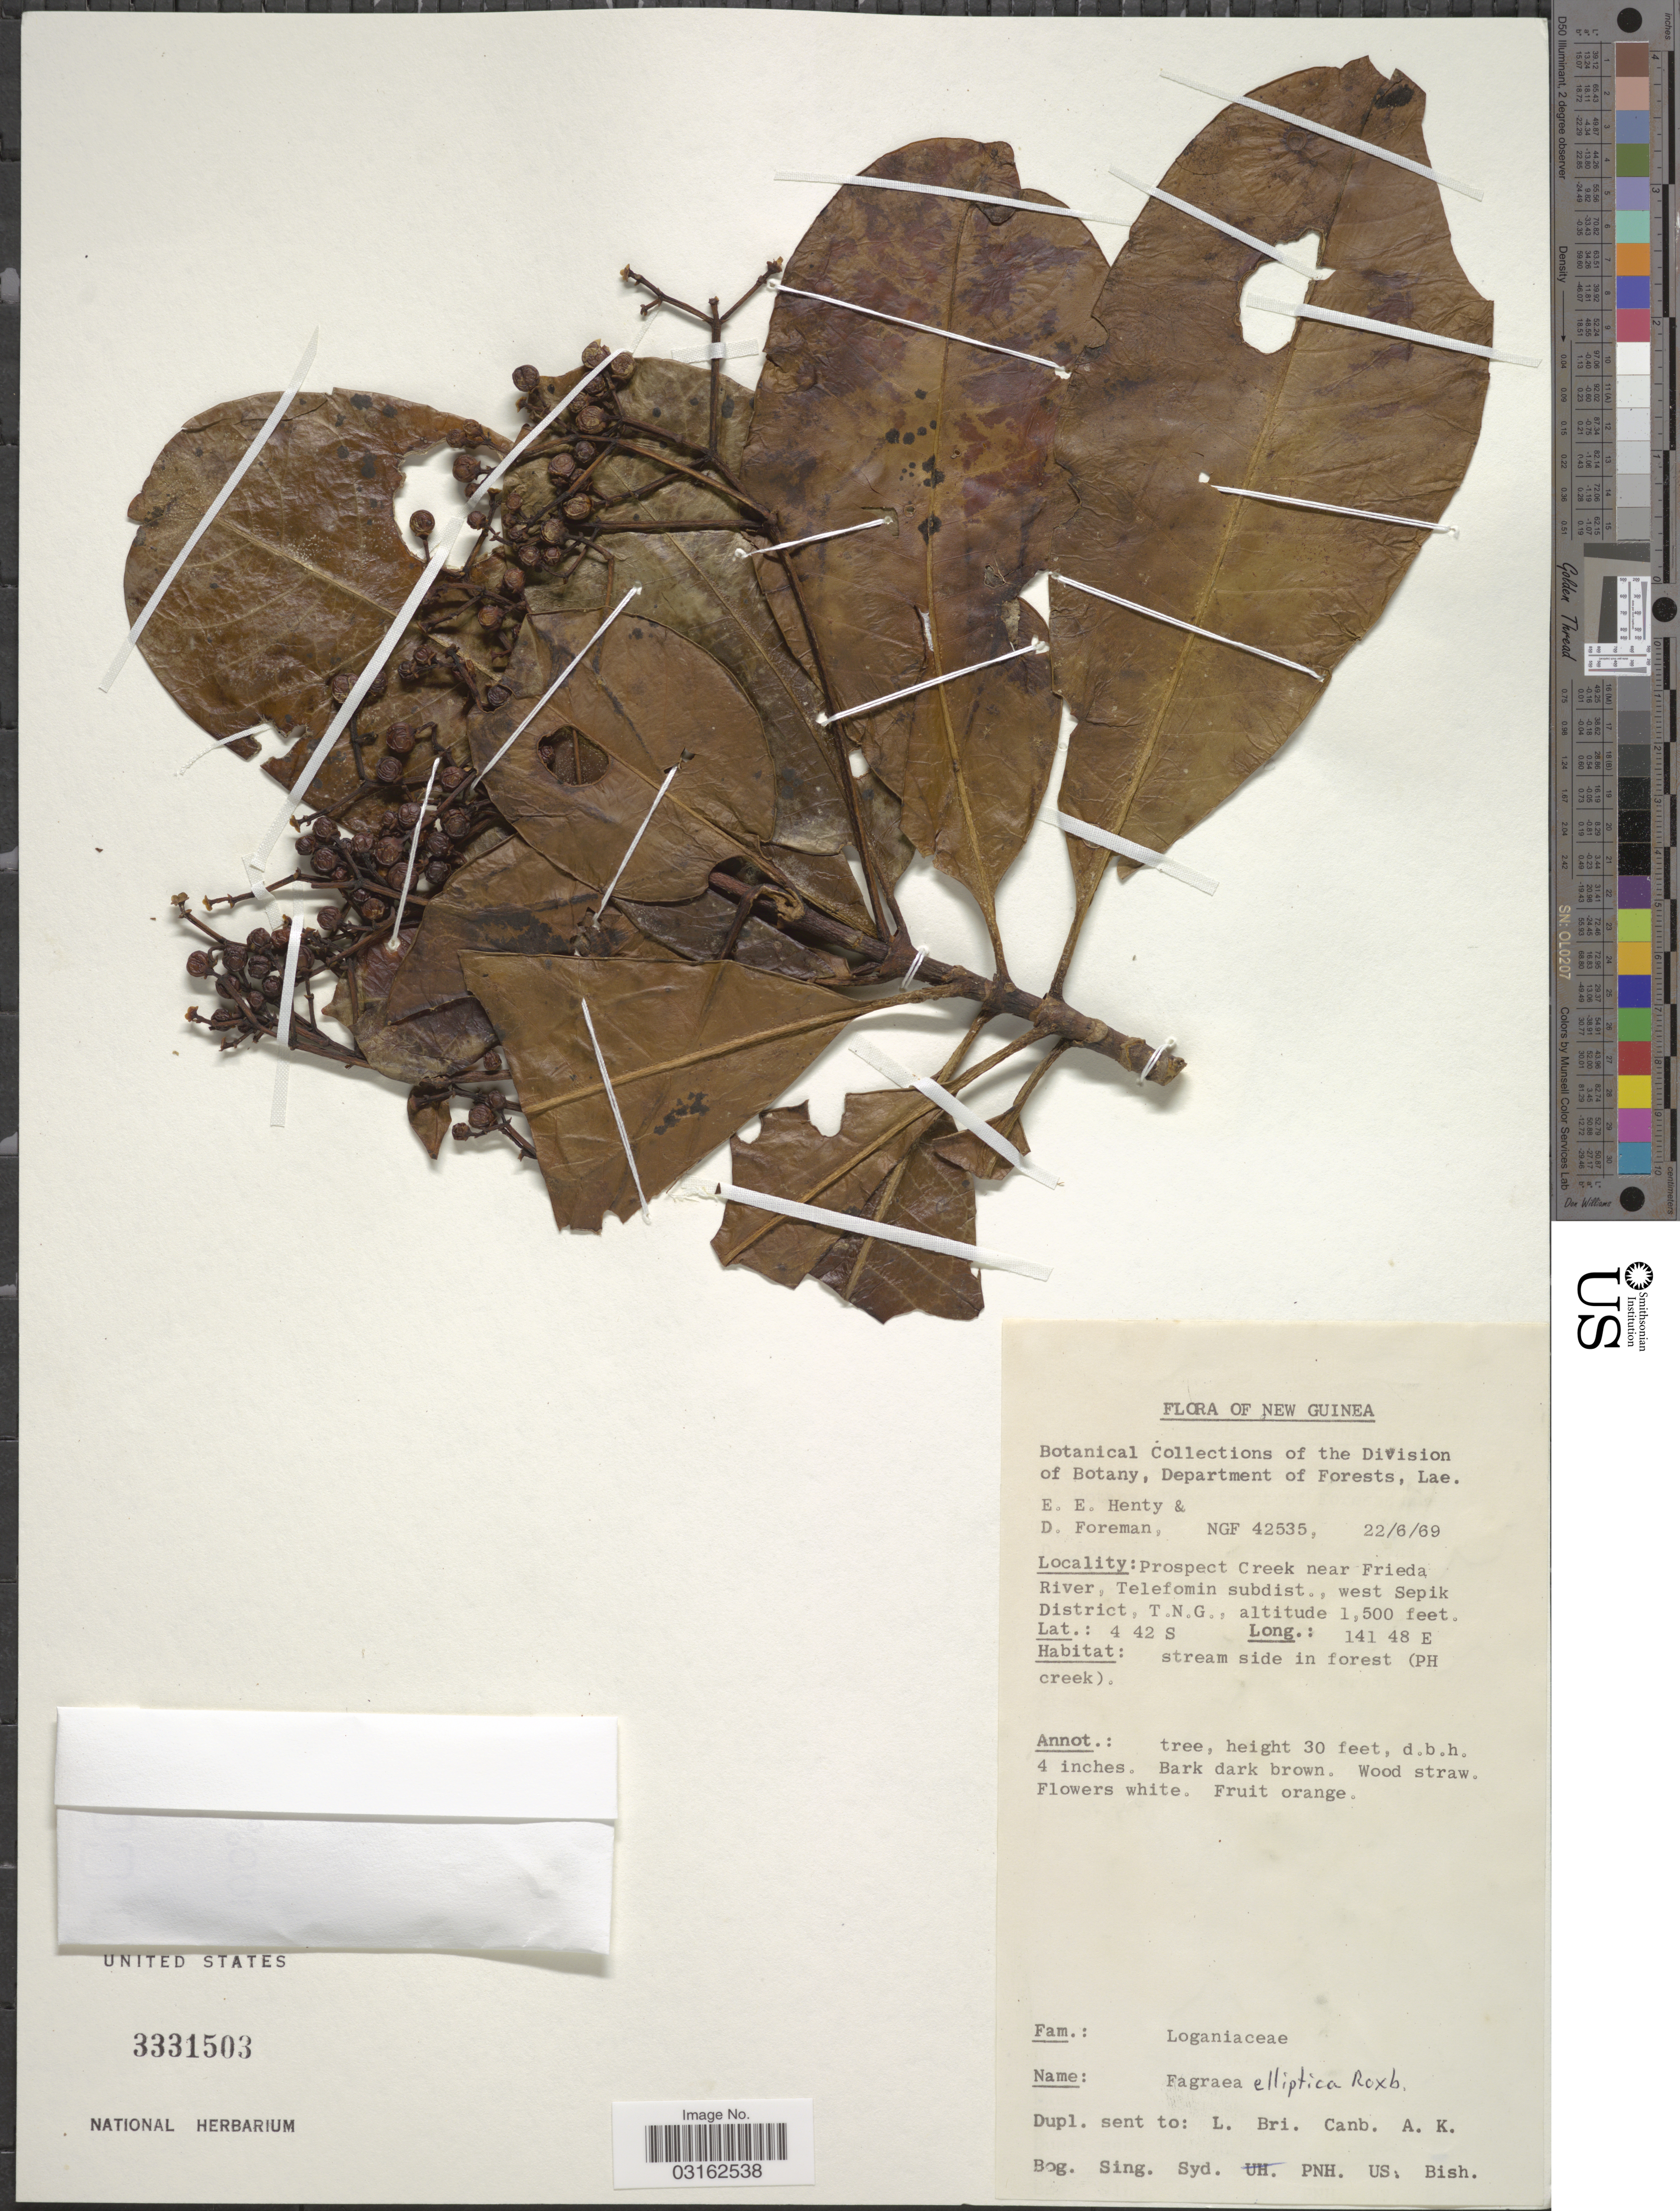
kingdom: Plantae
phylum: Tracheophyta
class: Magnoliopsida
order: Gentianales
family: Gentianaceae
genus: Fagraea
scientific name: Fagraea elliptica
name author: Roxb.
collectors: E. Henty & D. Foreman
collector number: NGF 42535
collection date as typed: Transcribed d/m/y: 22/6/69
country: Papua New Guinea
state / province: Sandaun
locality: New Guinea. Prospect Creek near Frieda River, Telefomin subdist., west Sepik District, T.N.G.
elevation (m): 457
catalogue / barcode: US 3331503